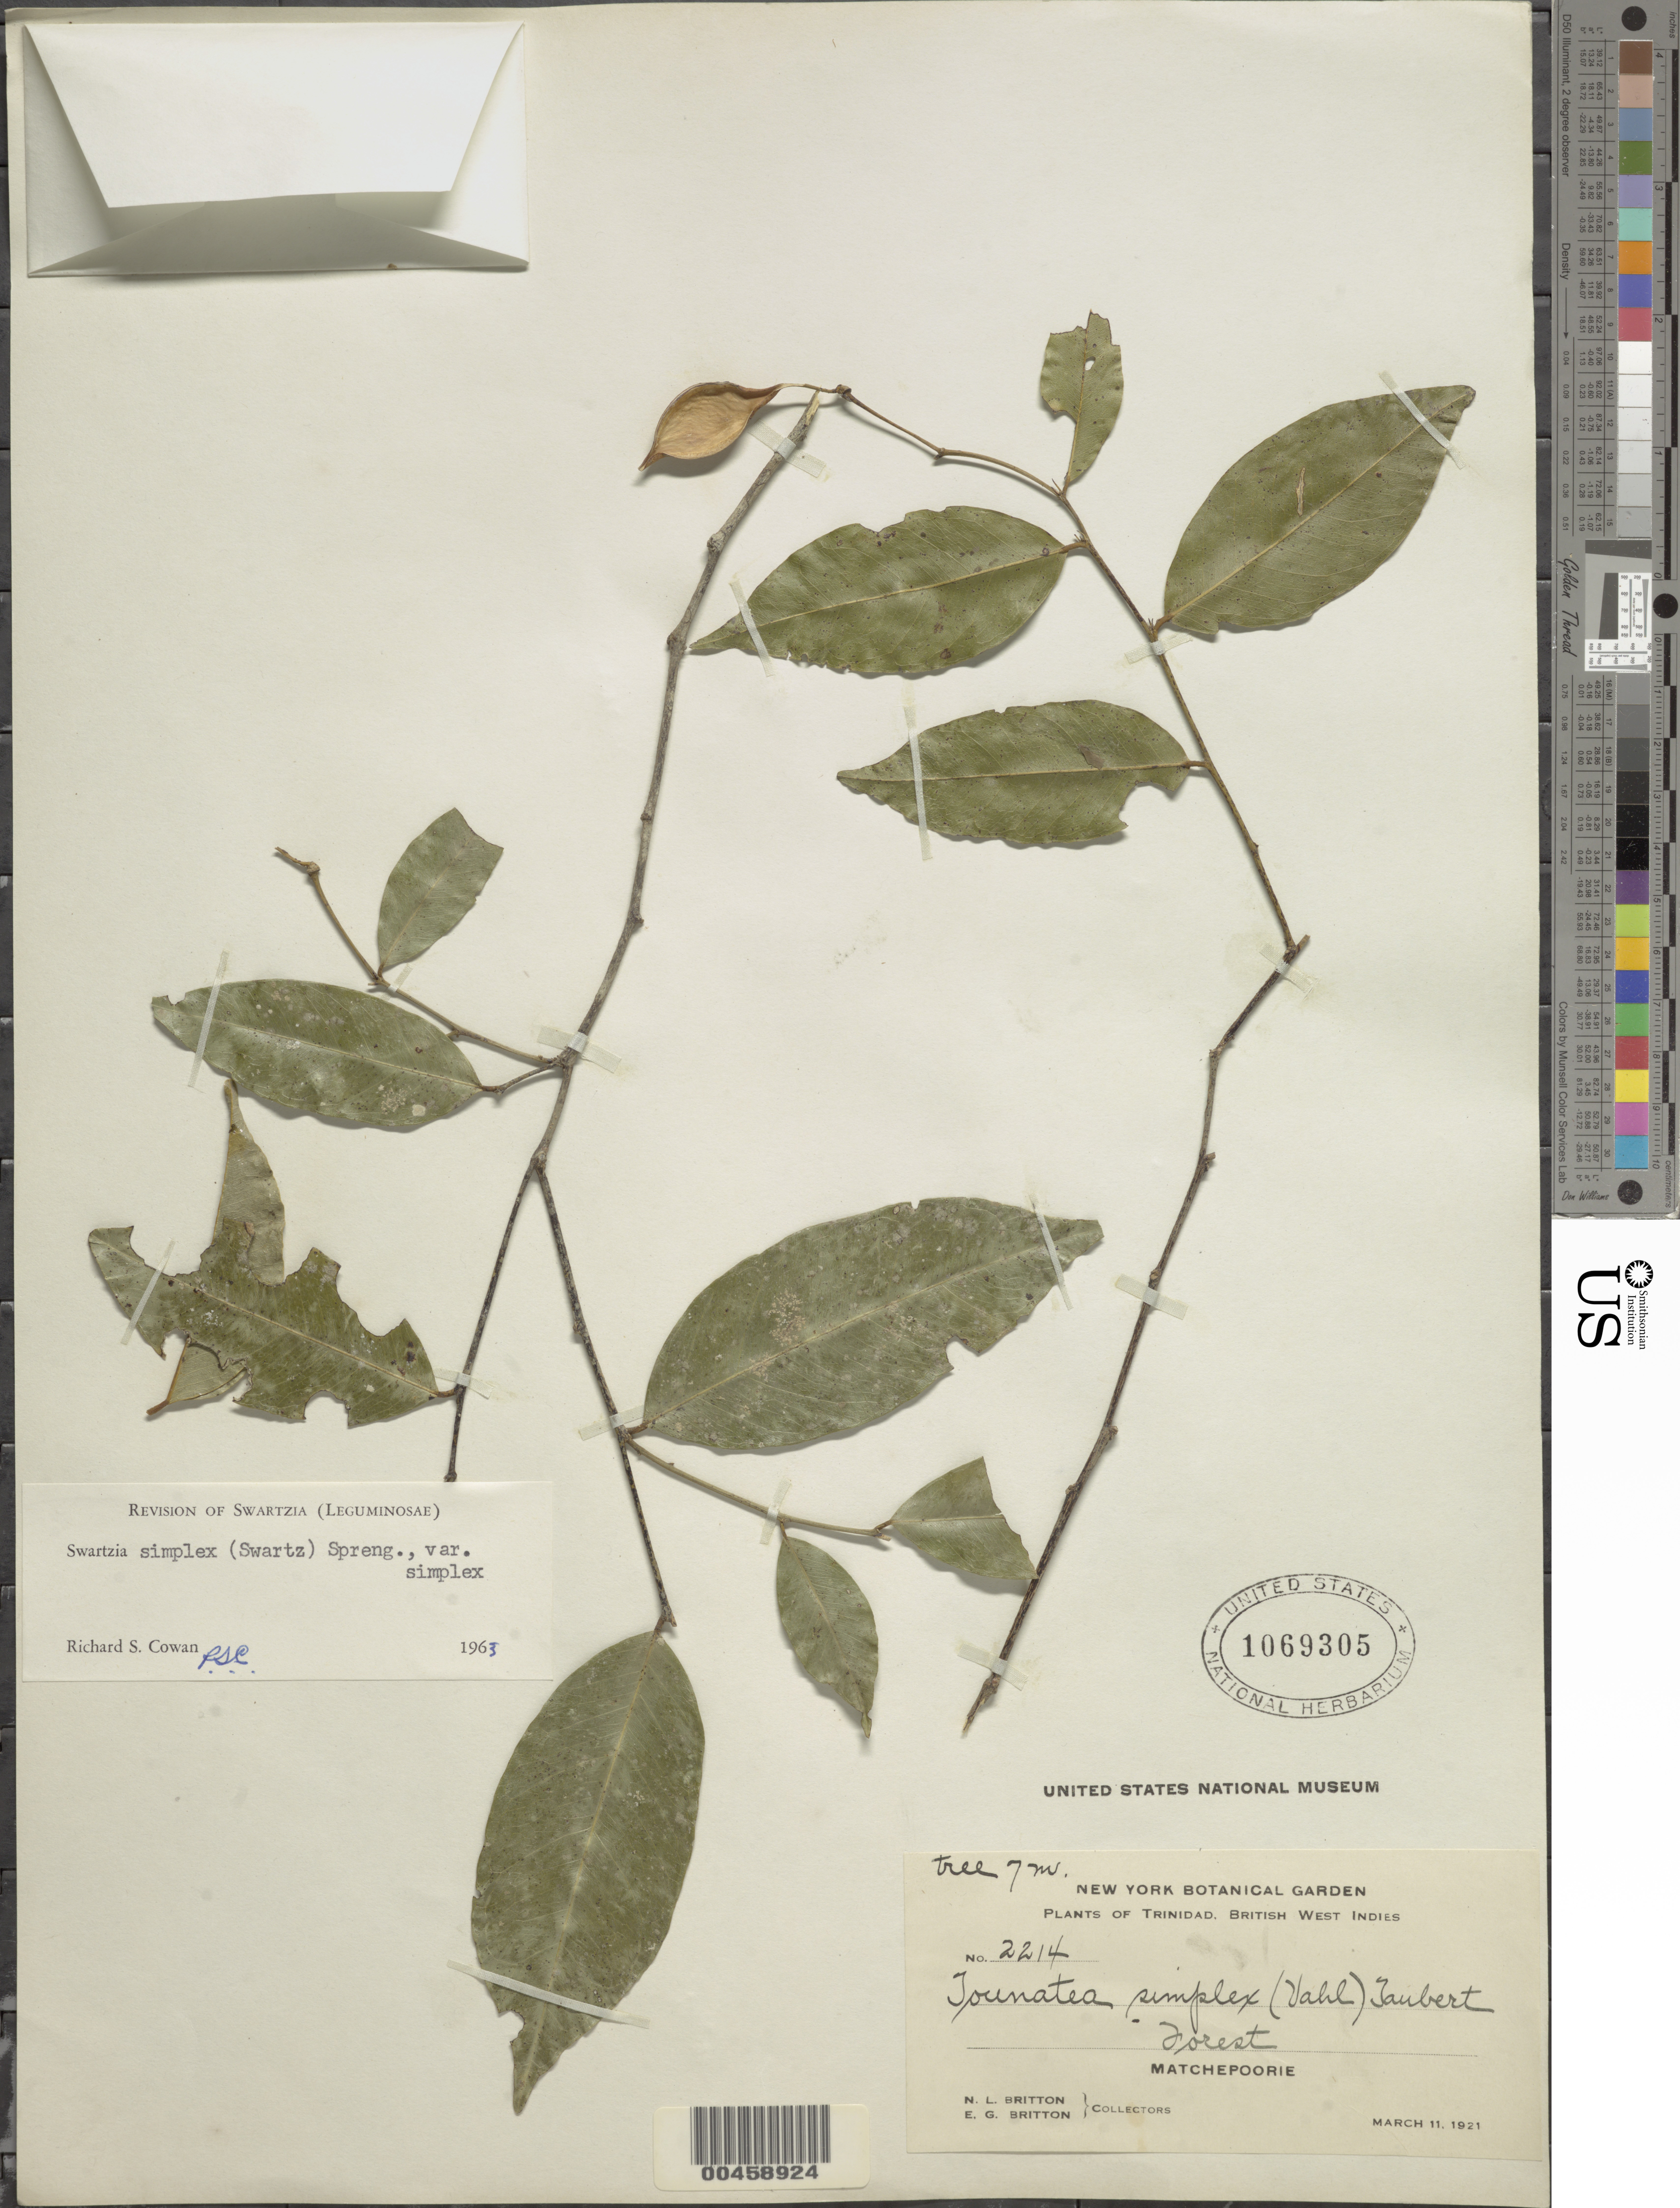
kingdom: Plantae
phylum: Tracheophyta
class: Magnoliopsida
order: Fabales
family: Fabaceae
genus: Swartzia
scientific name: Swartzia simplex var. simplex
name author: (Sw.) Spreng.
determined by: Cowan, R. S.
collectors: N. Britton & E. G. Britton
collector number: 2214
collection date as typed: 11 Mar 1921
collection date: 1921-03-11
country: Trinidad and Tobago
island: Trinidad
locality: Matchepoorie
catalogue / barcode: US 1069305